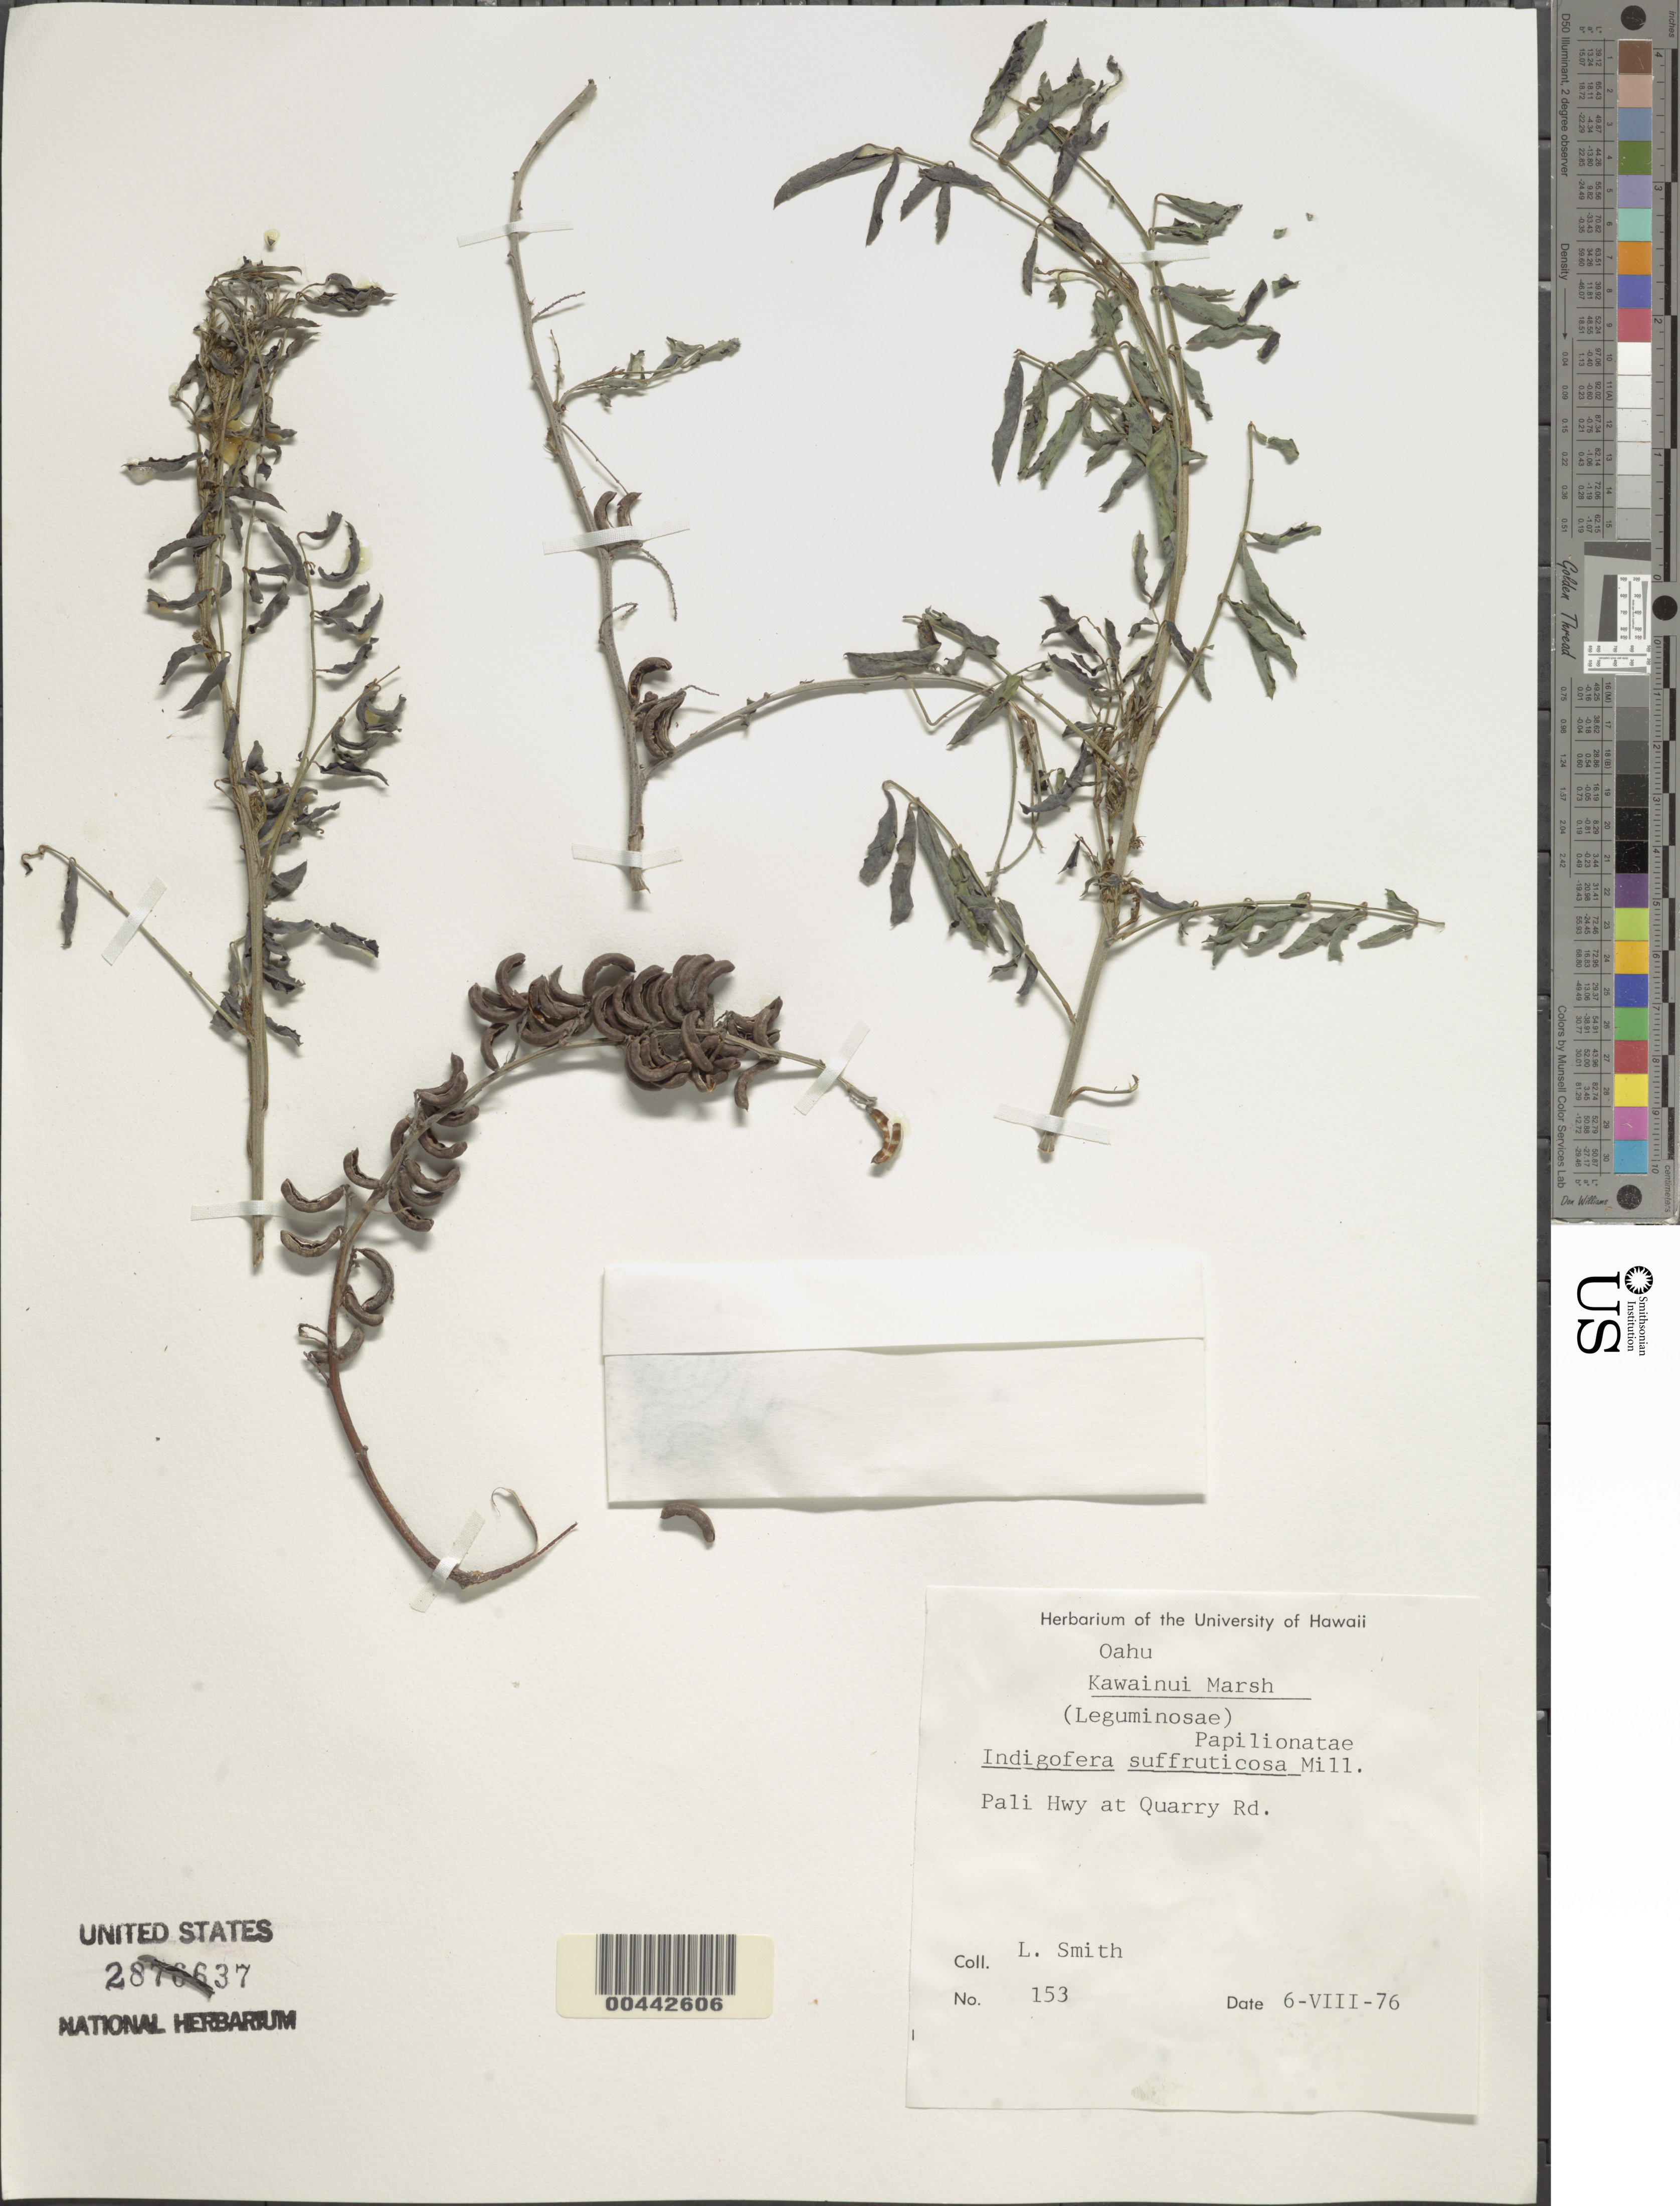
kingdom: Plantae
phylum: Tracheophyta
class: Magnoliopsida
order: Fabales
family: Fabaceae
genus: Indigofera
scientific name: Indigofera suffruticosa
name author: Mill.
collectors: L. Smith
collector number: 153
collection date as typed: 6 Aug 1976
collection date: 1976-08-06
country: United States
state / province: Hawaii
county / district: Honolulu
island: Oahu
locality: Kawainui Marsh, Pali Hwy at Quarry Rd.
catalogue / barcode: US 2876637